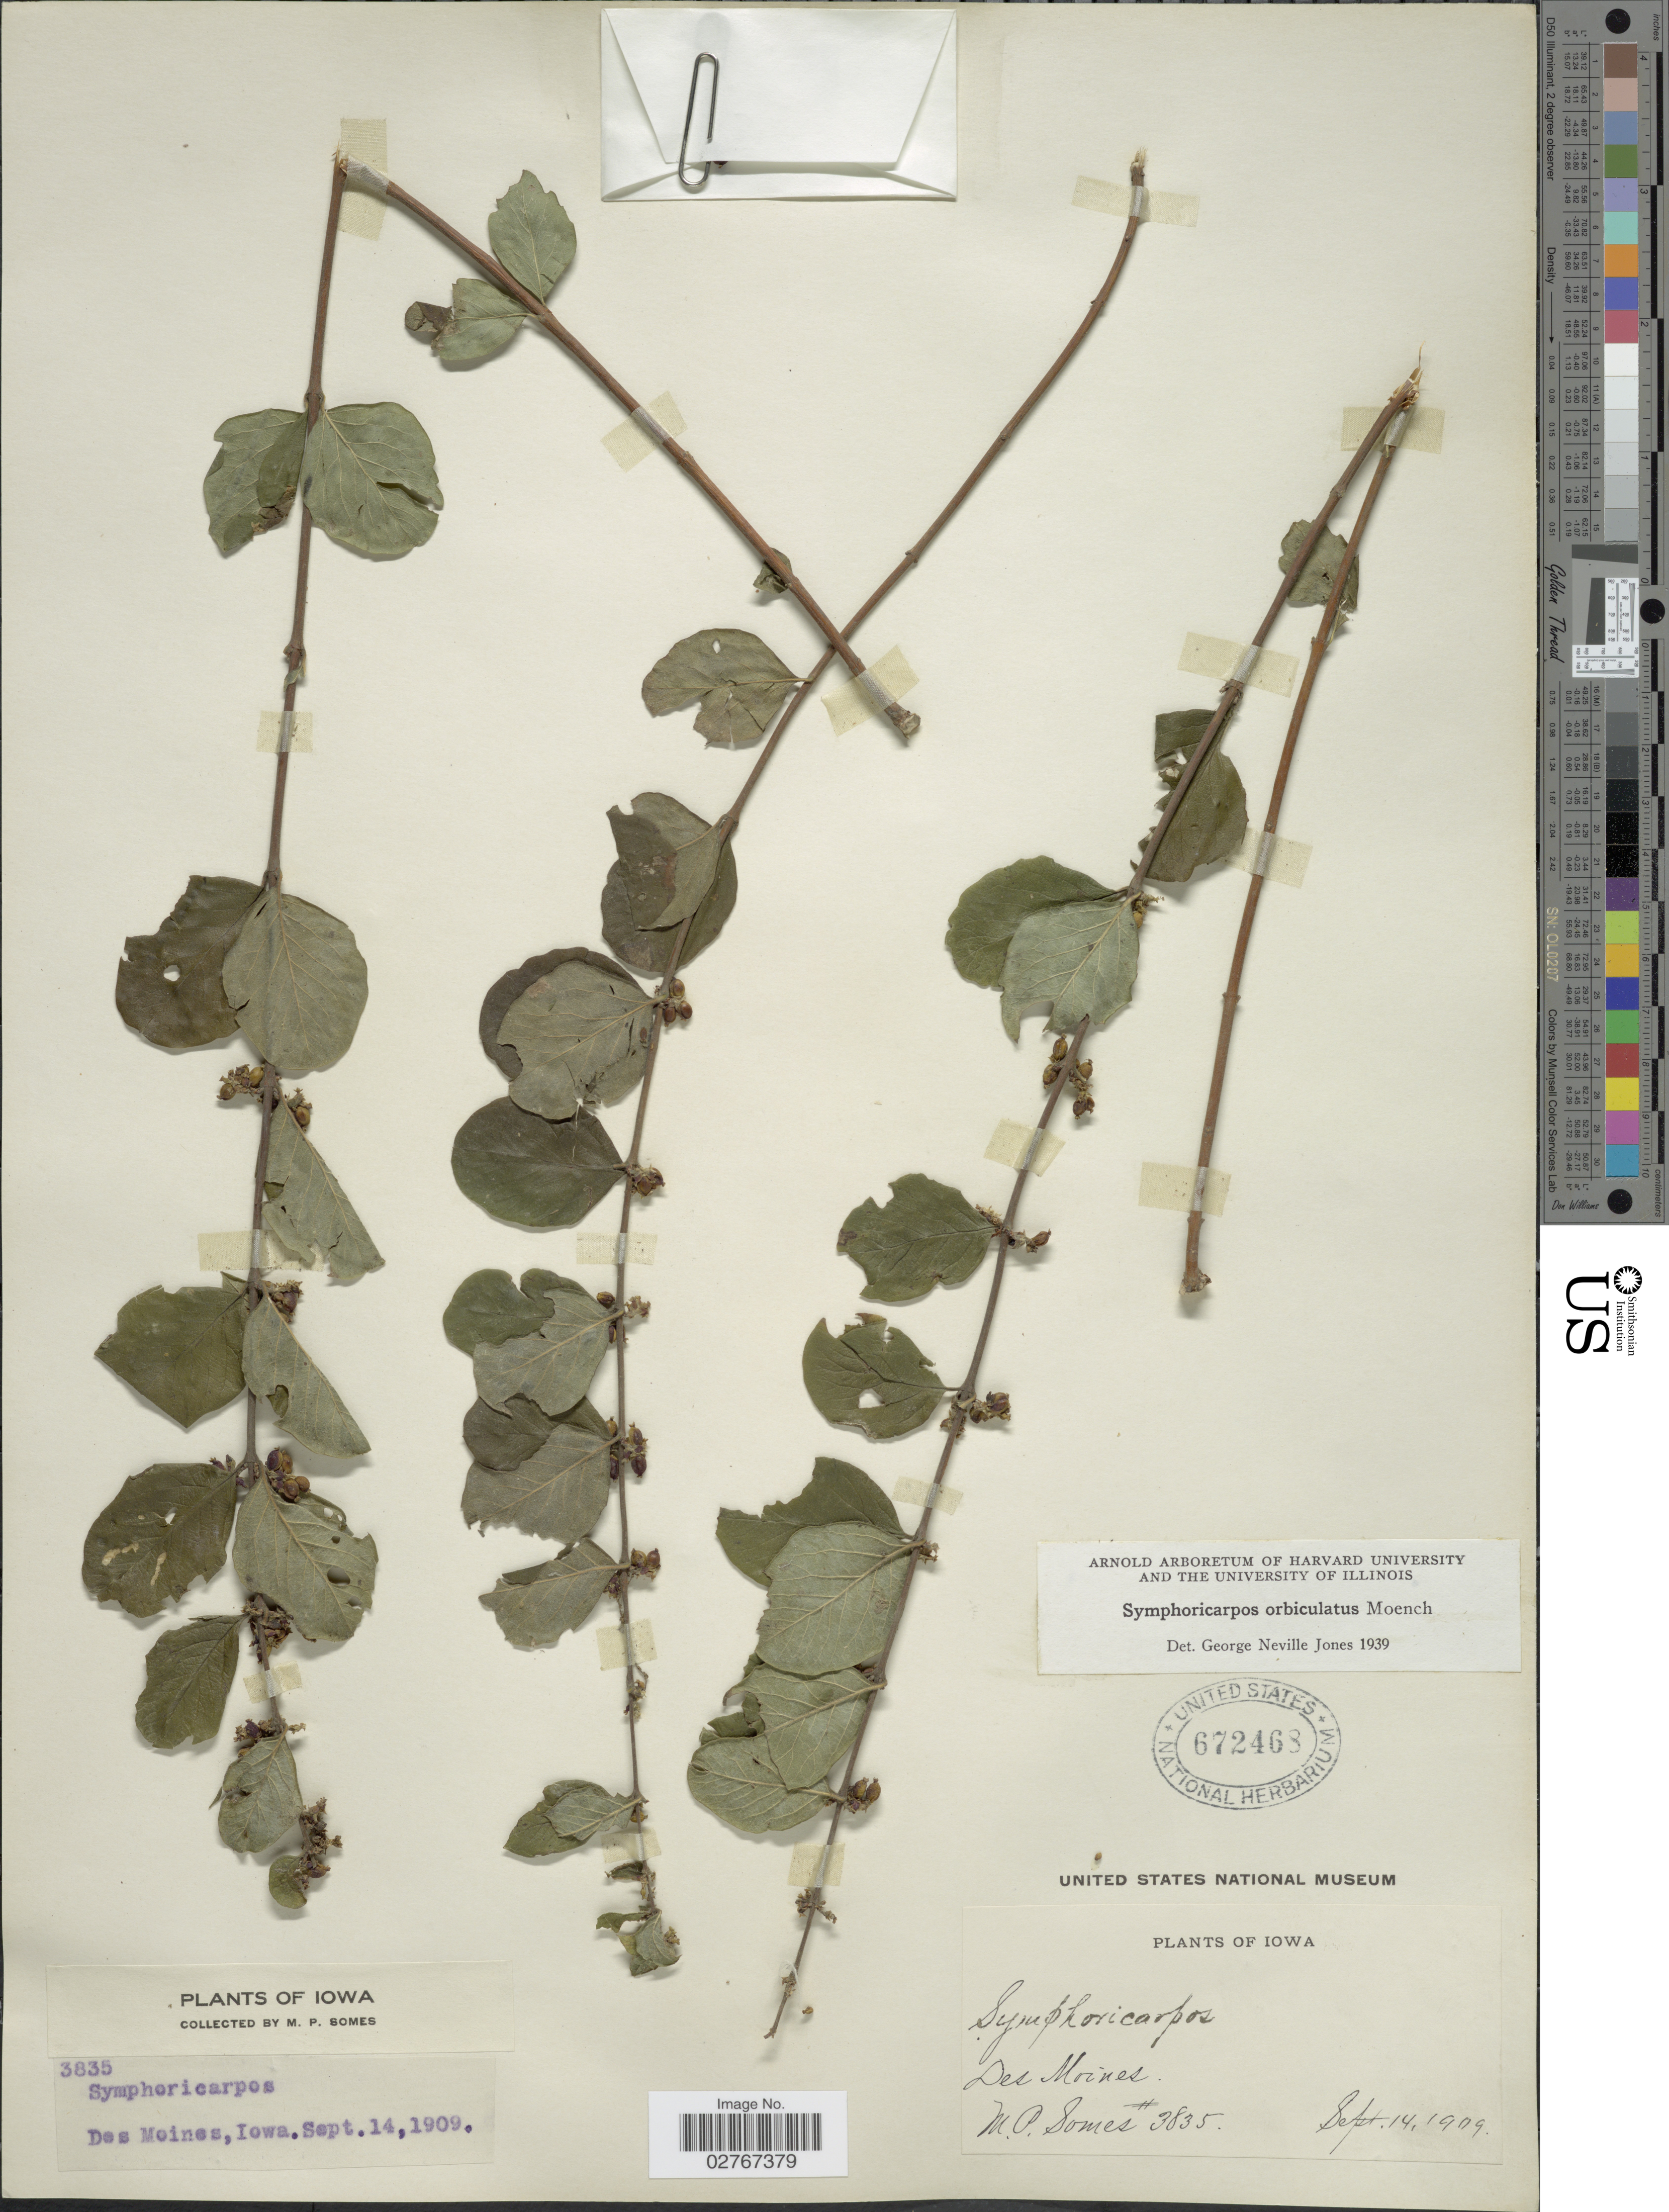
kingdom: Plantae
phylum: Tracheophyta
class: Magnoliopsida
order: Dipsacales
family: Caprifoliaceae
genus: Symphoricarpos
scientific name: Symphoricarpos orbiculatus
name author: Moench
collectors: M. Somes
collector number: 3835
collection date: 1909-09-14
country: United States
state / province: Iowa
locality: Des Moines.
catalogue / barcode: US 672468